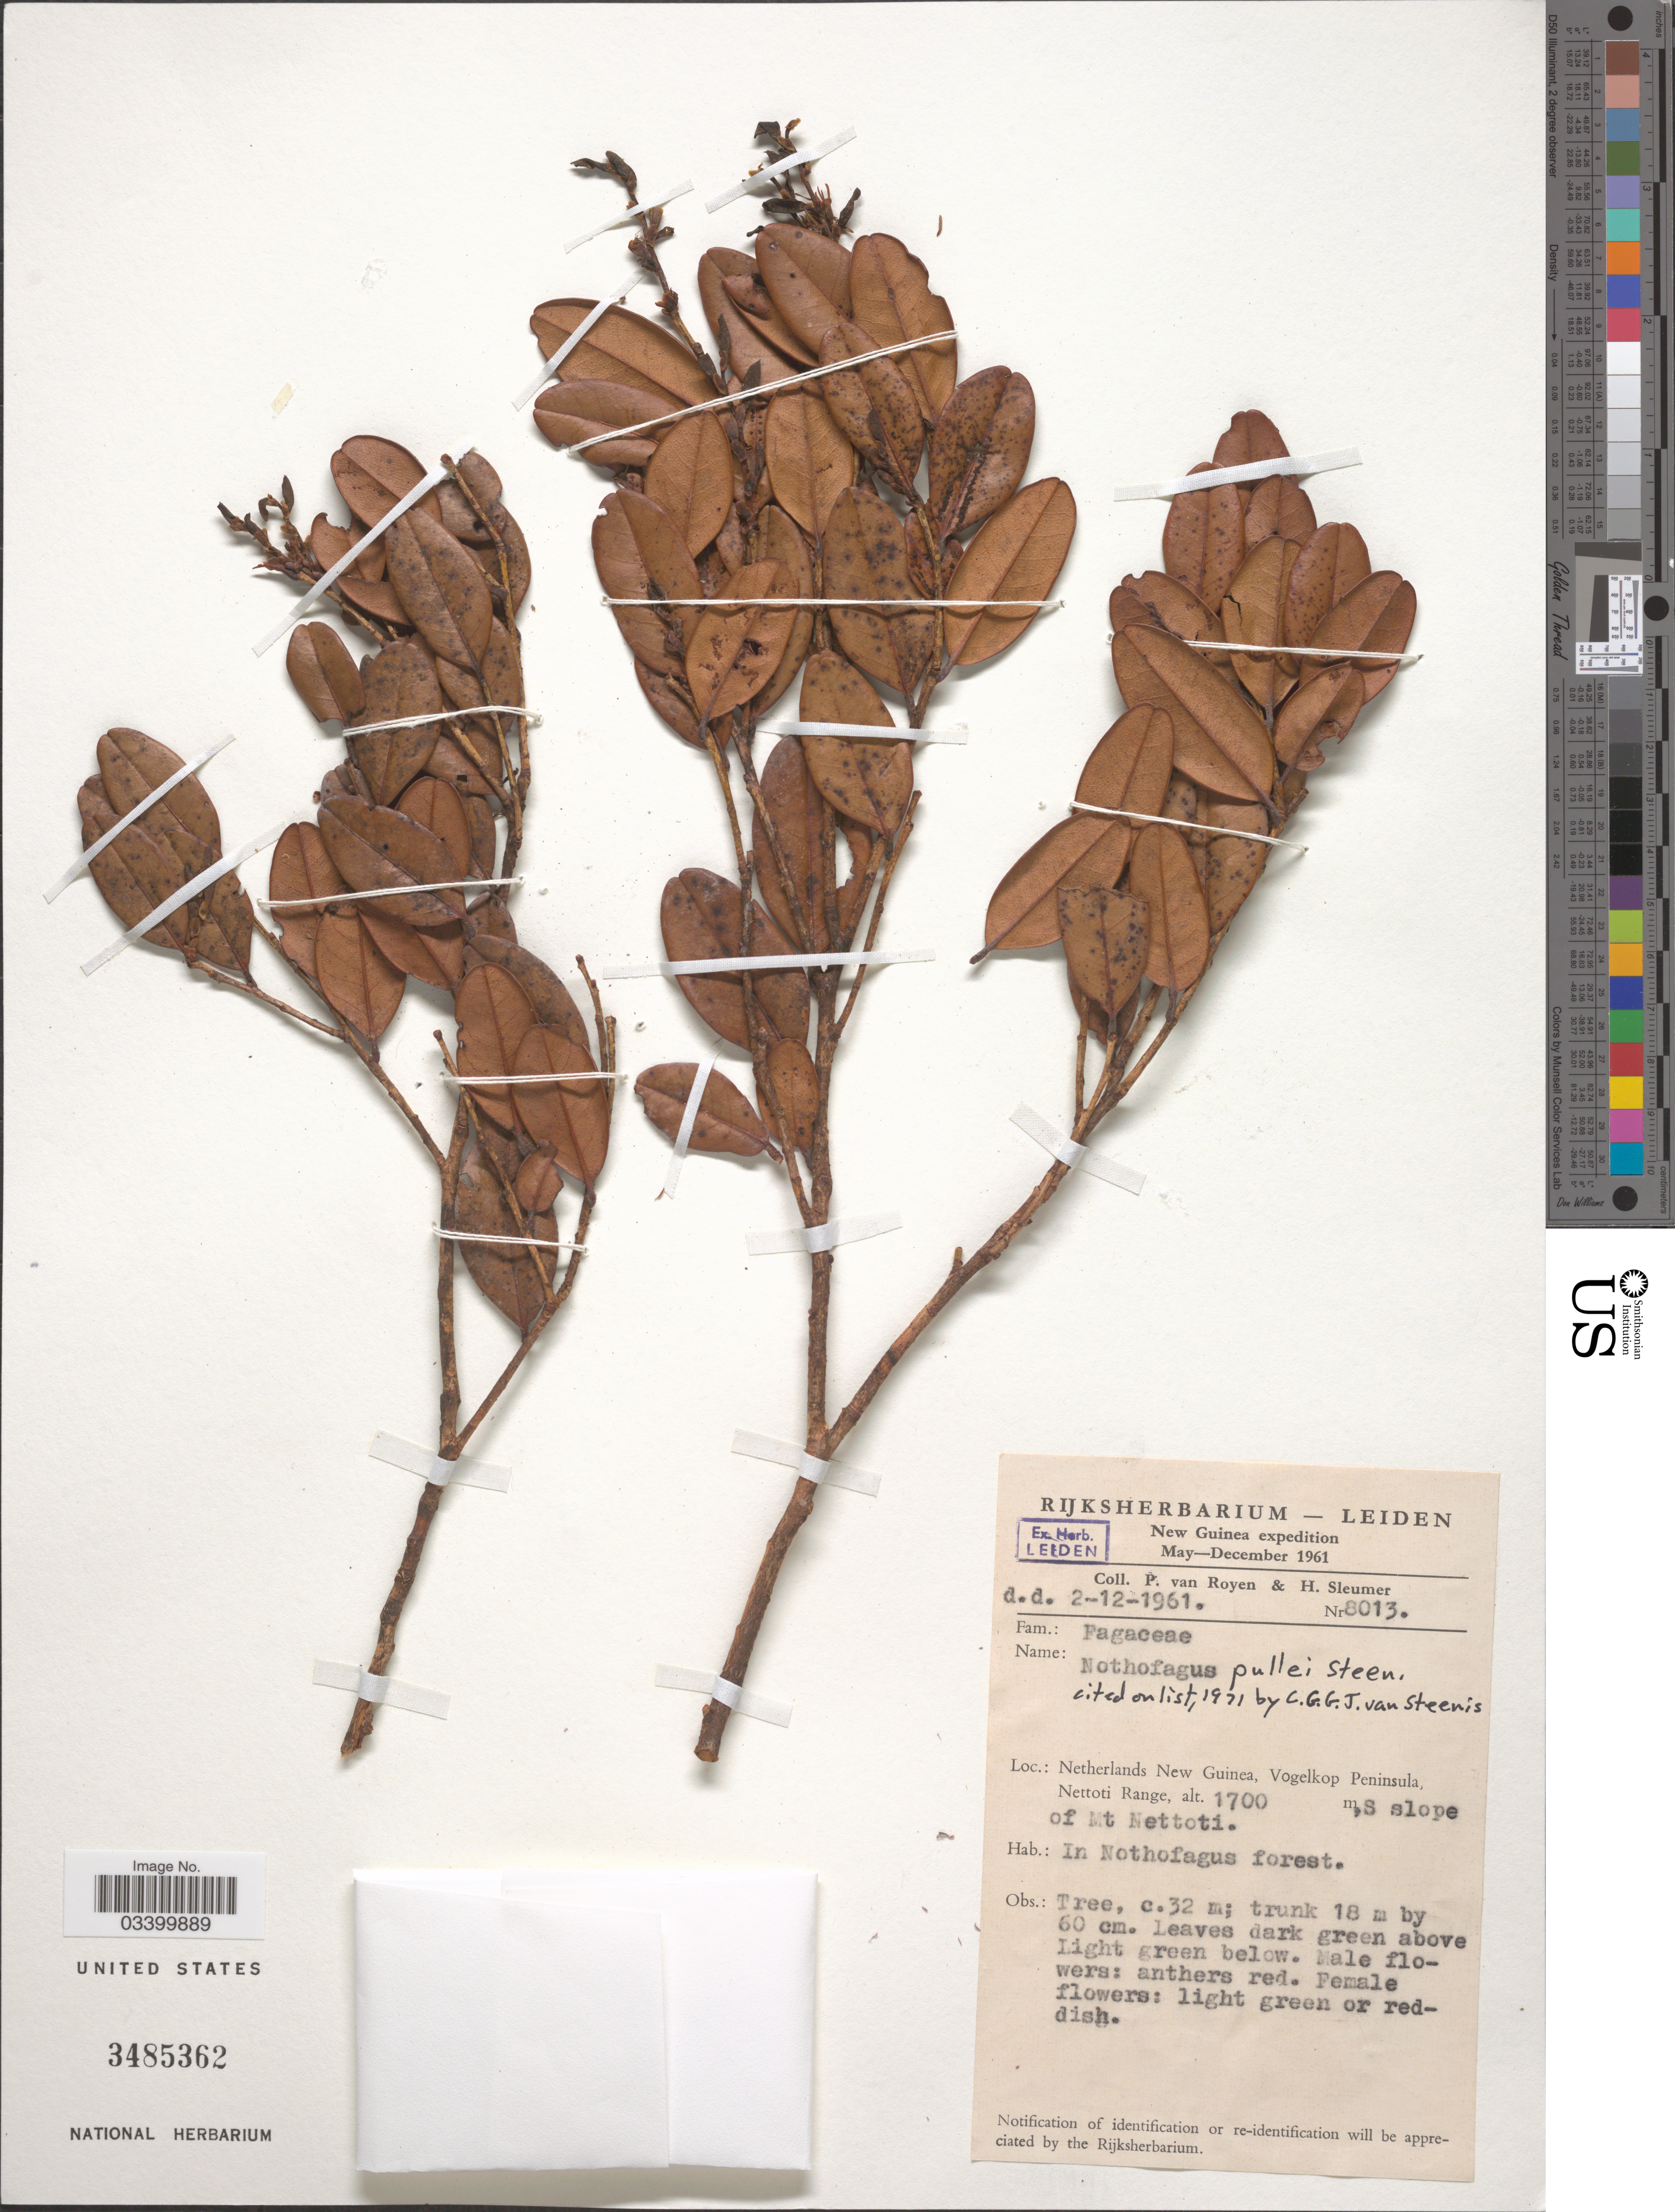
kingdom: Plantae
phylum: Tracheophyta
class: Magnoliopsida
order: Fagales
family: Nothofagaceae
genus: Nothofagus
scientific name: Nothofagus pullei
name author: Steenis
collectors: P. van Royen & H. O. Sleumer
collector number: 8013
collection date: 1961-12-02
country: Indonesia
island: New Guinea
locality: New Guinea. [unsure placement] Netherlands New Guinea, Volgelkop Peninsula, Nettoti Range, S slope of Mt Nettoti.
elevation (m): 1700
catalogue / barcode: US 3485362